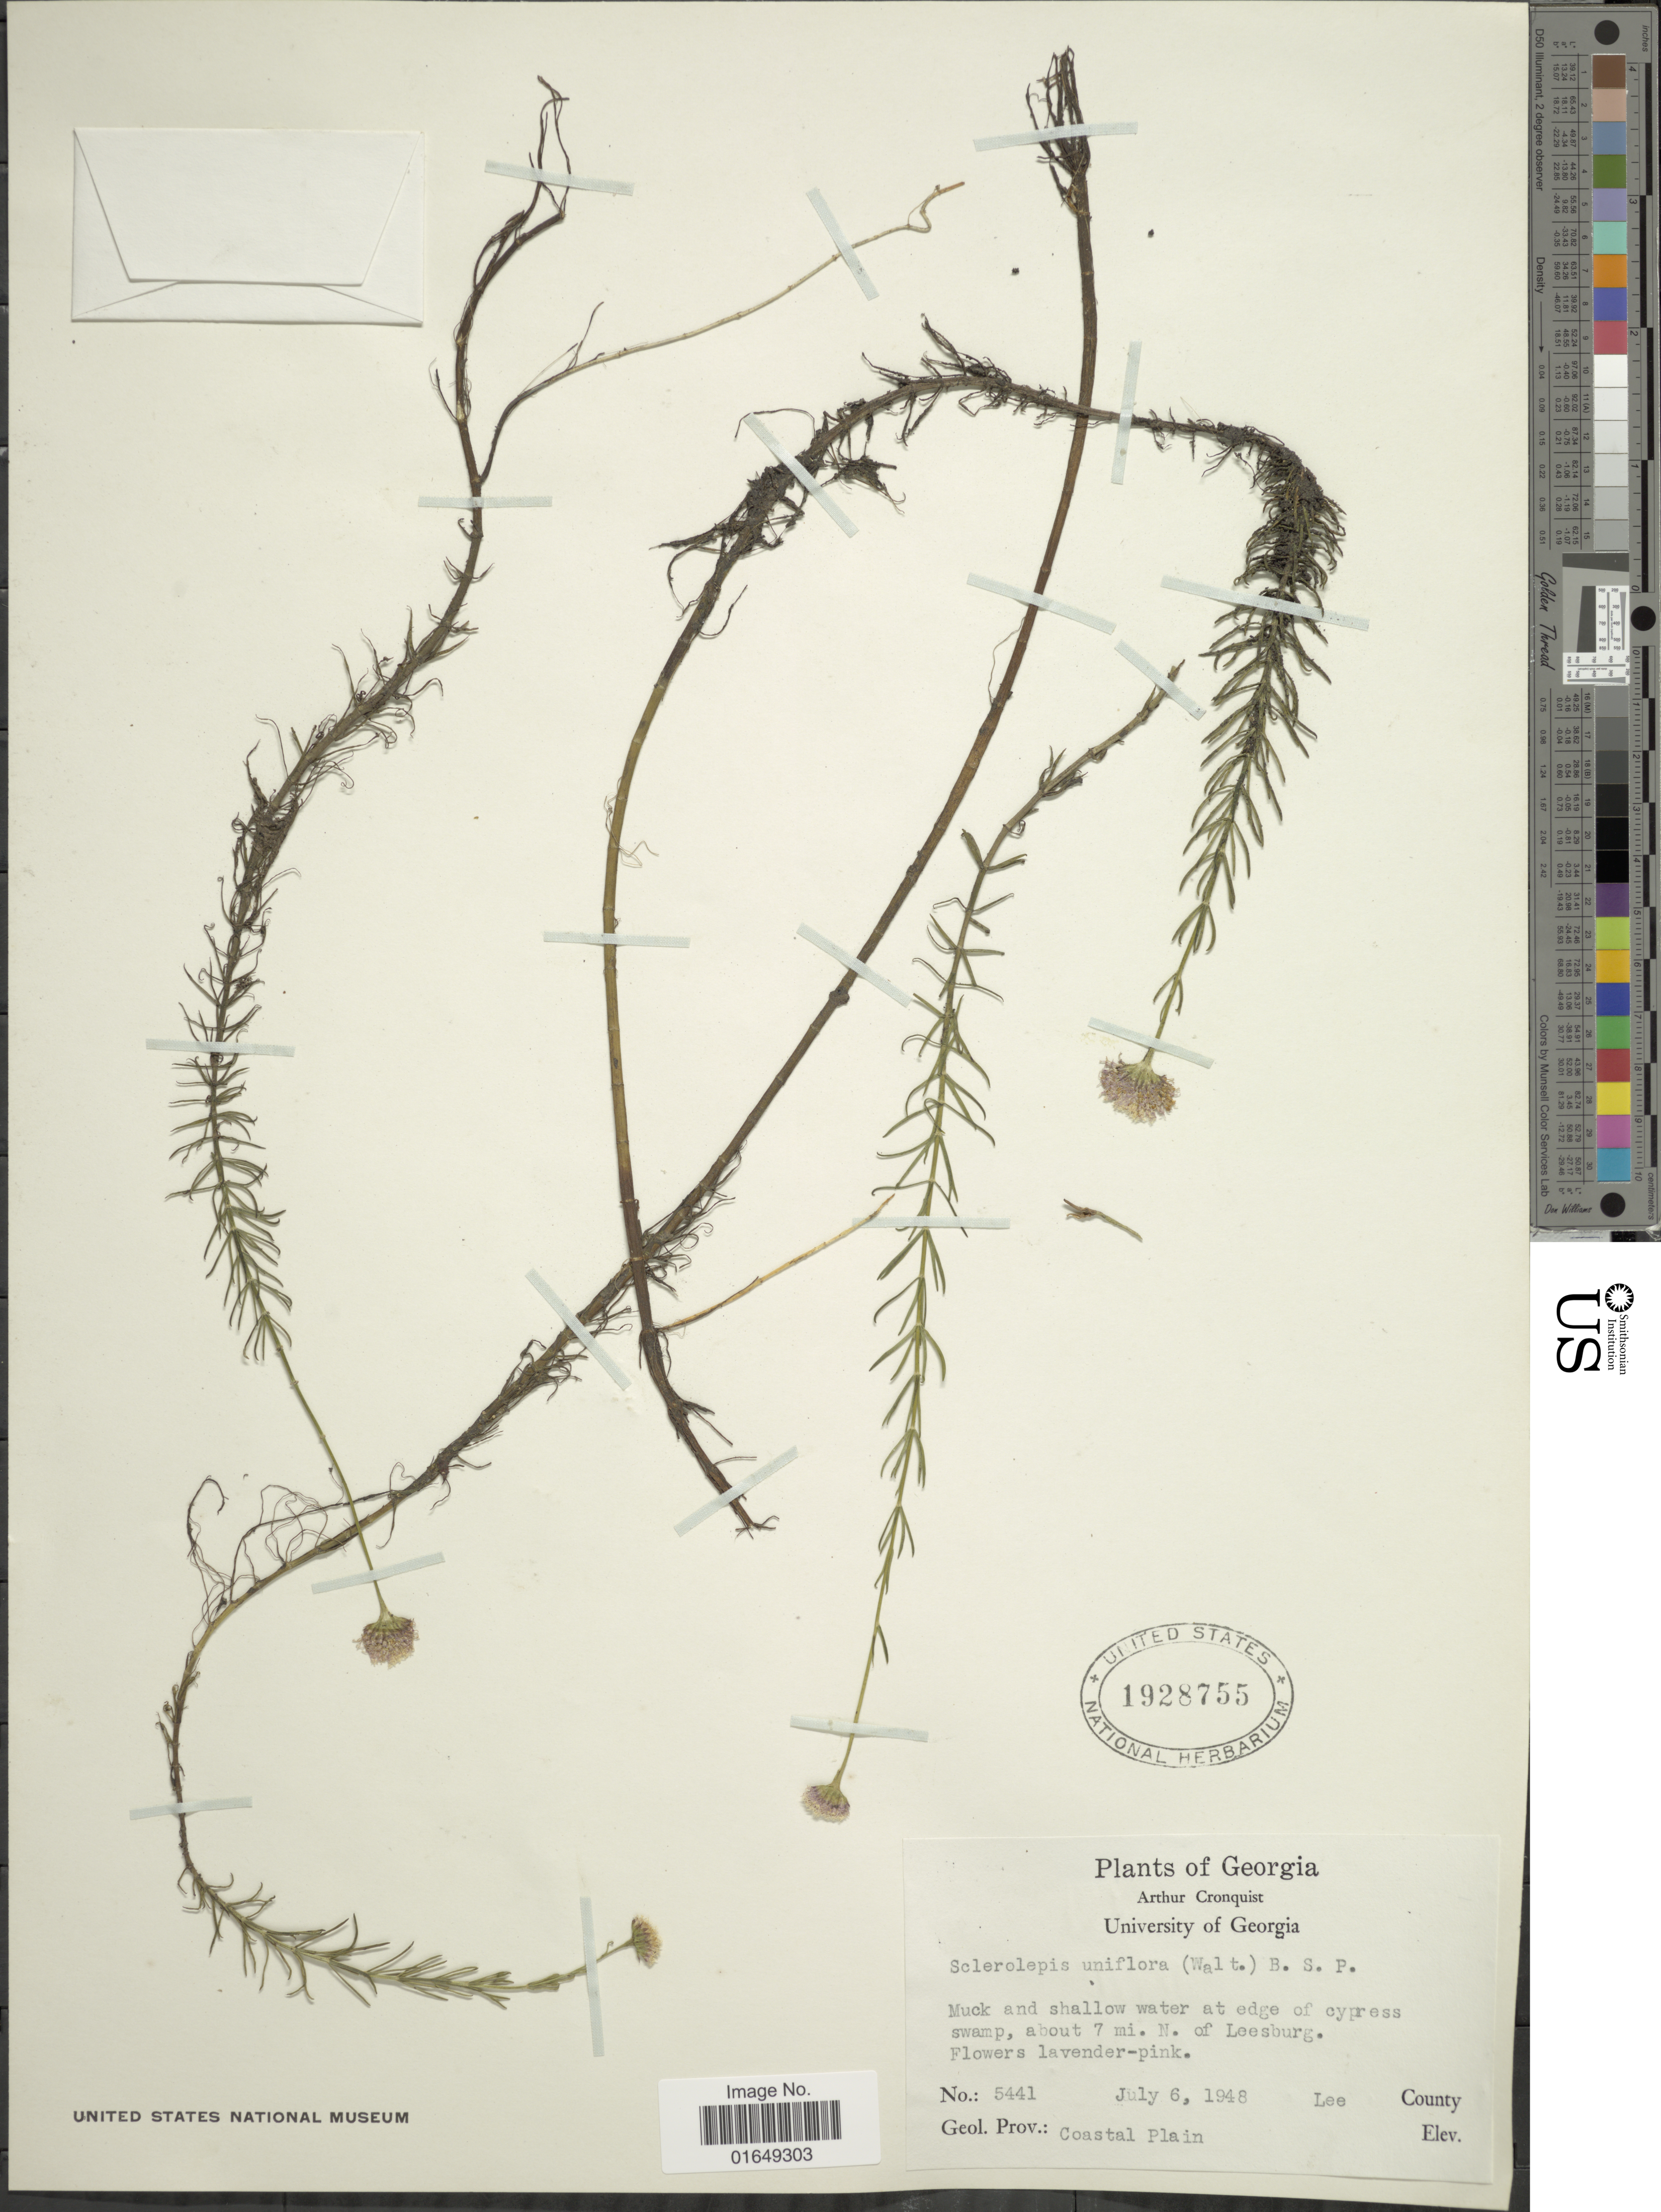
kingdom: Plantae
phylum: Tracheophyta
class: Magnoliopsida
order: Asterales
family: Asteraceae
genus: Sclerolepis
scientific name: Sclerolepis uniflora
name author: (Walter) Britton et al.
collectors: A. J. Cronquist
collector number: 5441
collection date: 1948-07-06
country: United States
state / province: Georgia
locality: Muck and shallow water at edge of cypress swamp, about 7 mi. N. of Leesburg, Lee County, Coastal Plain.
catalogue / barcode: US 1928755